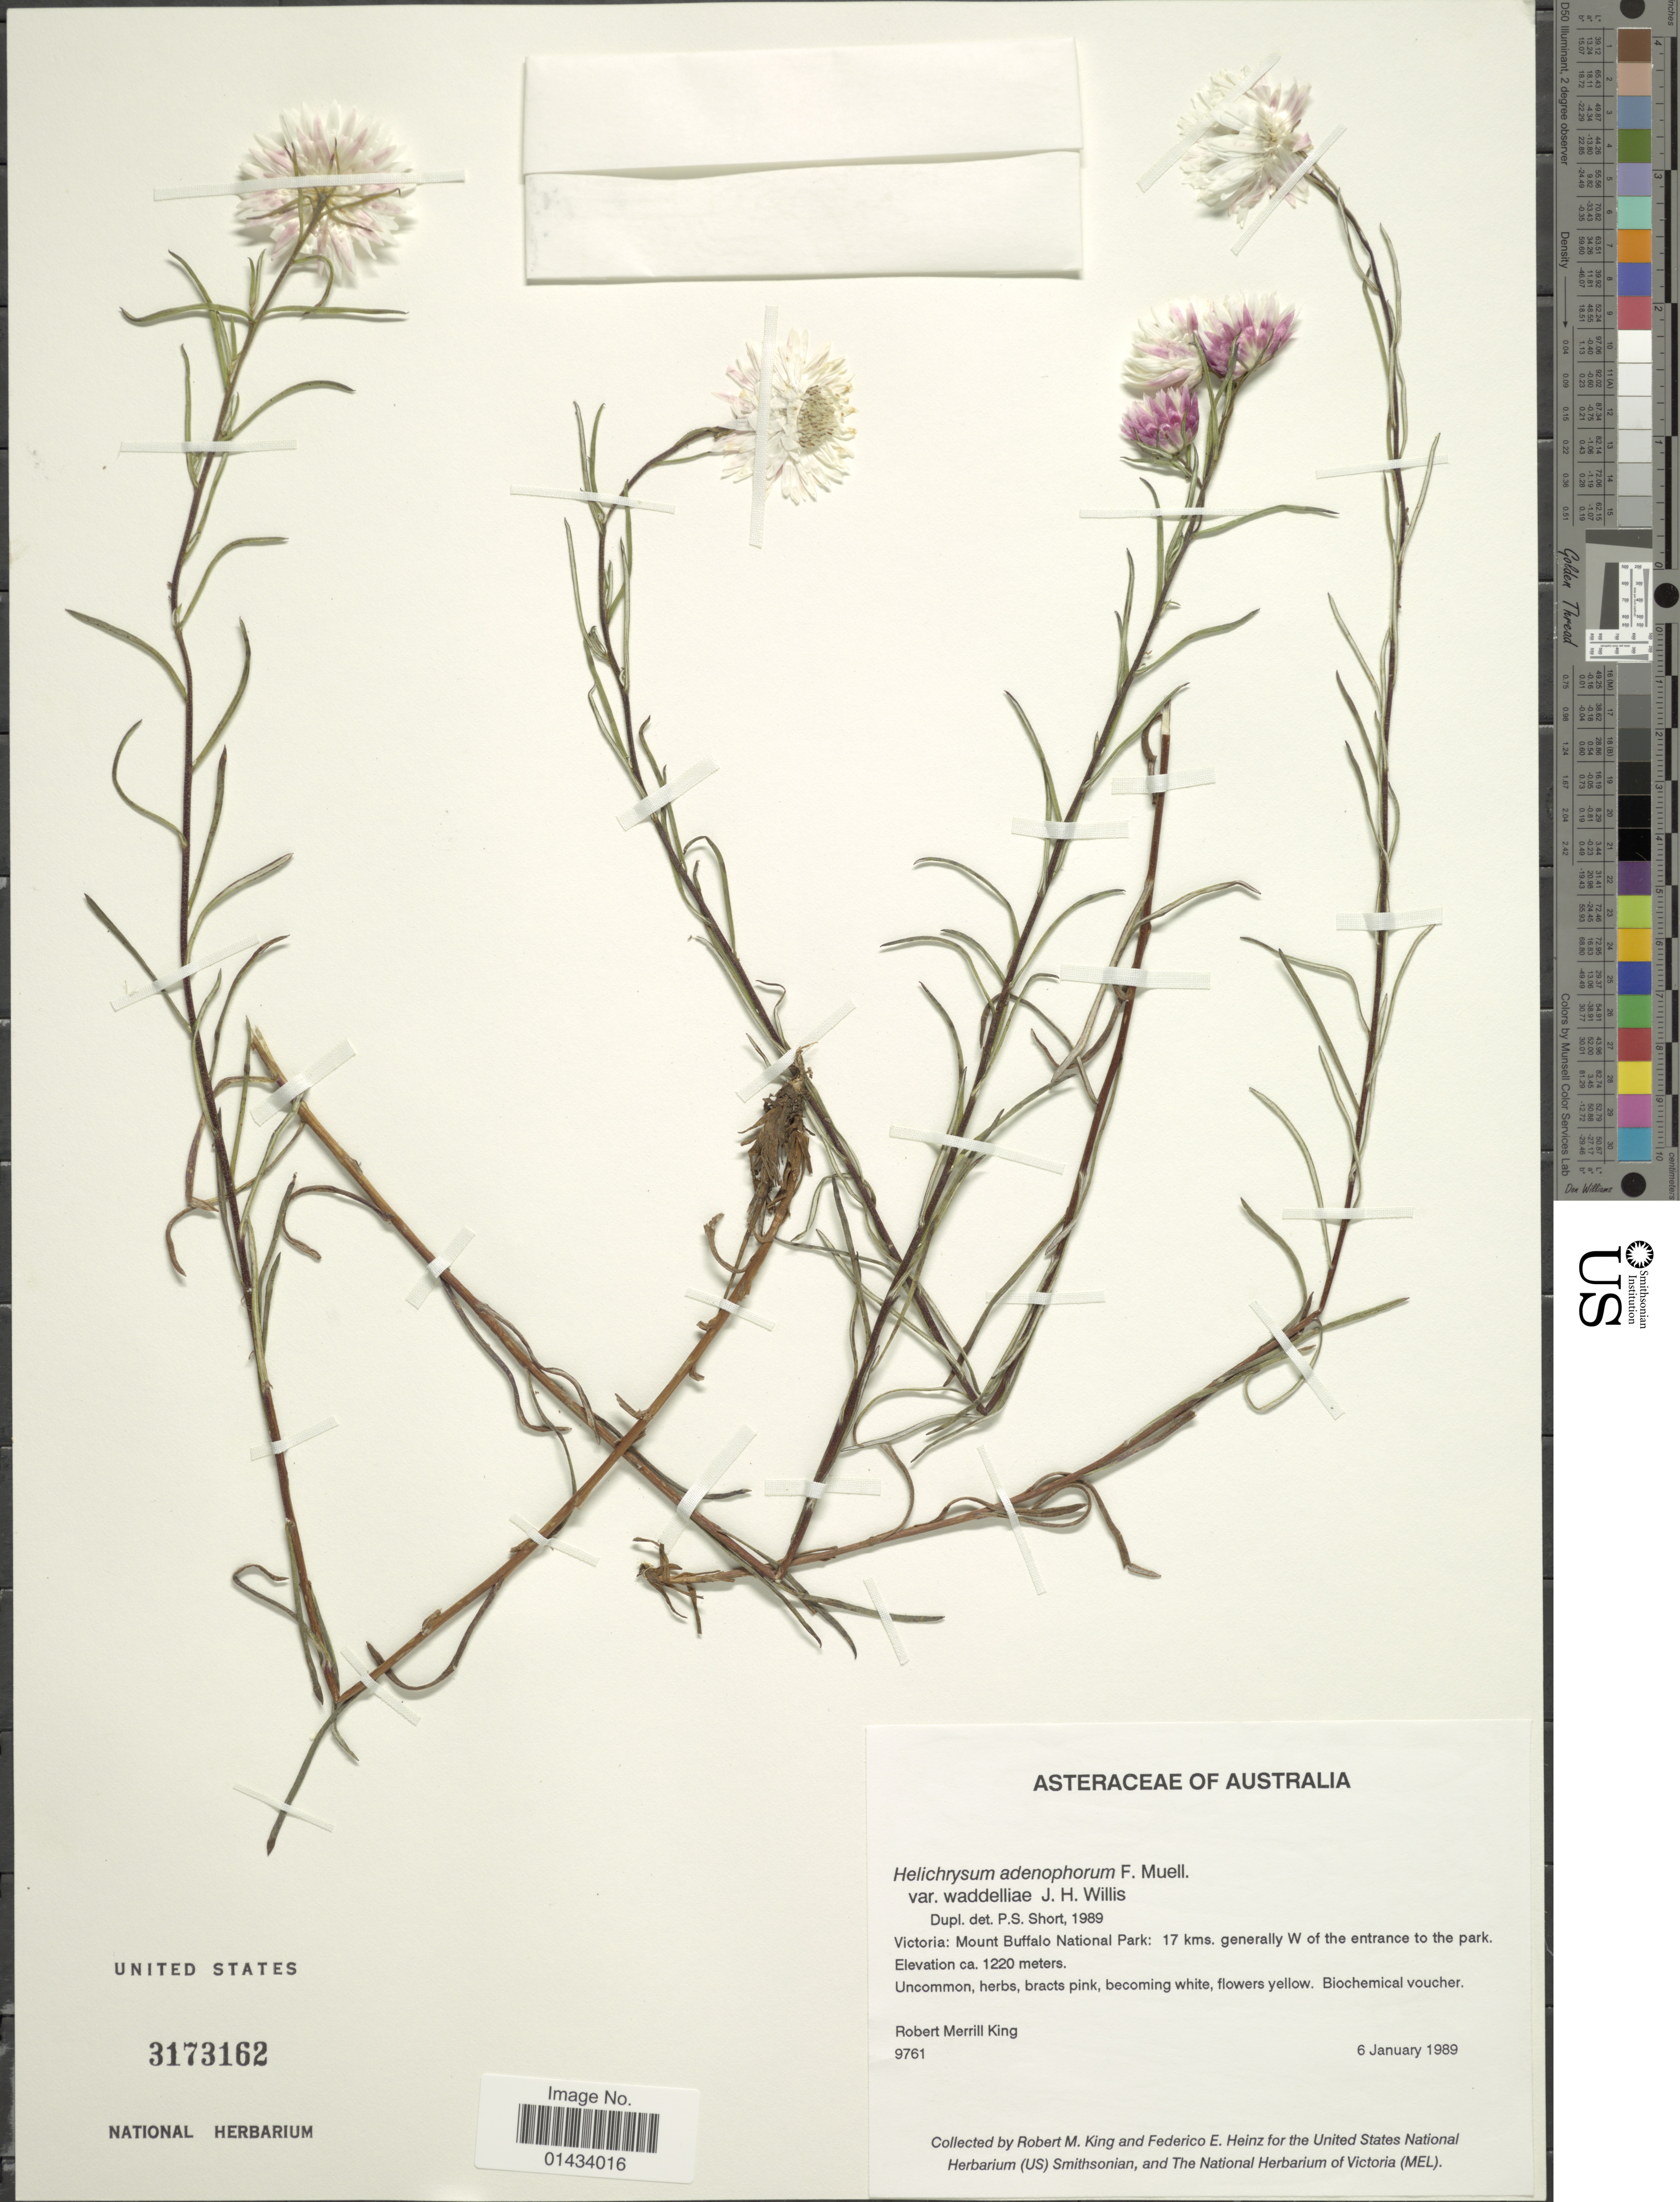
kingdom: Plantae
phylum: Tracheophyta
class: Magnoliopsida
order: Asterales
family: Asteraceae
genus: Coronidium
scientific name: Coronidium waddelliae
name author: (J.H. Willis) Paul G. Wilson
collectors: R. M. King & F. Heinz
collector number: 9761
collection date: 1989-01-06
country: Australia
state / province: Victoria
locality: Victoria: Mount Buffalo National Park:17 kms. generally W of the entrance to the park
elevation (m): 1220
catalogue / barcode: US 3173162